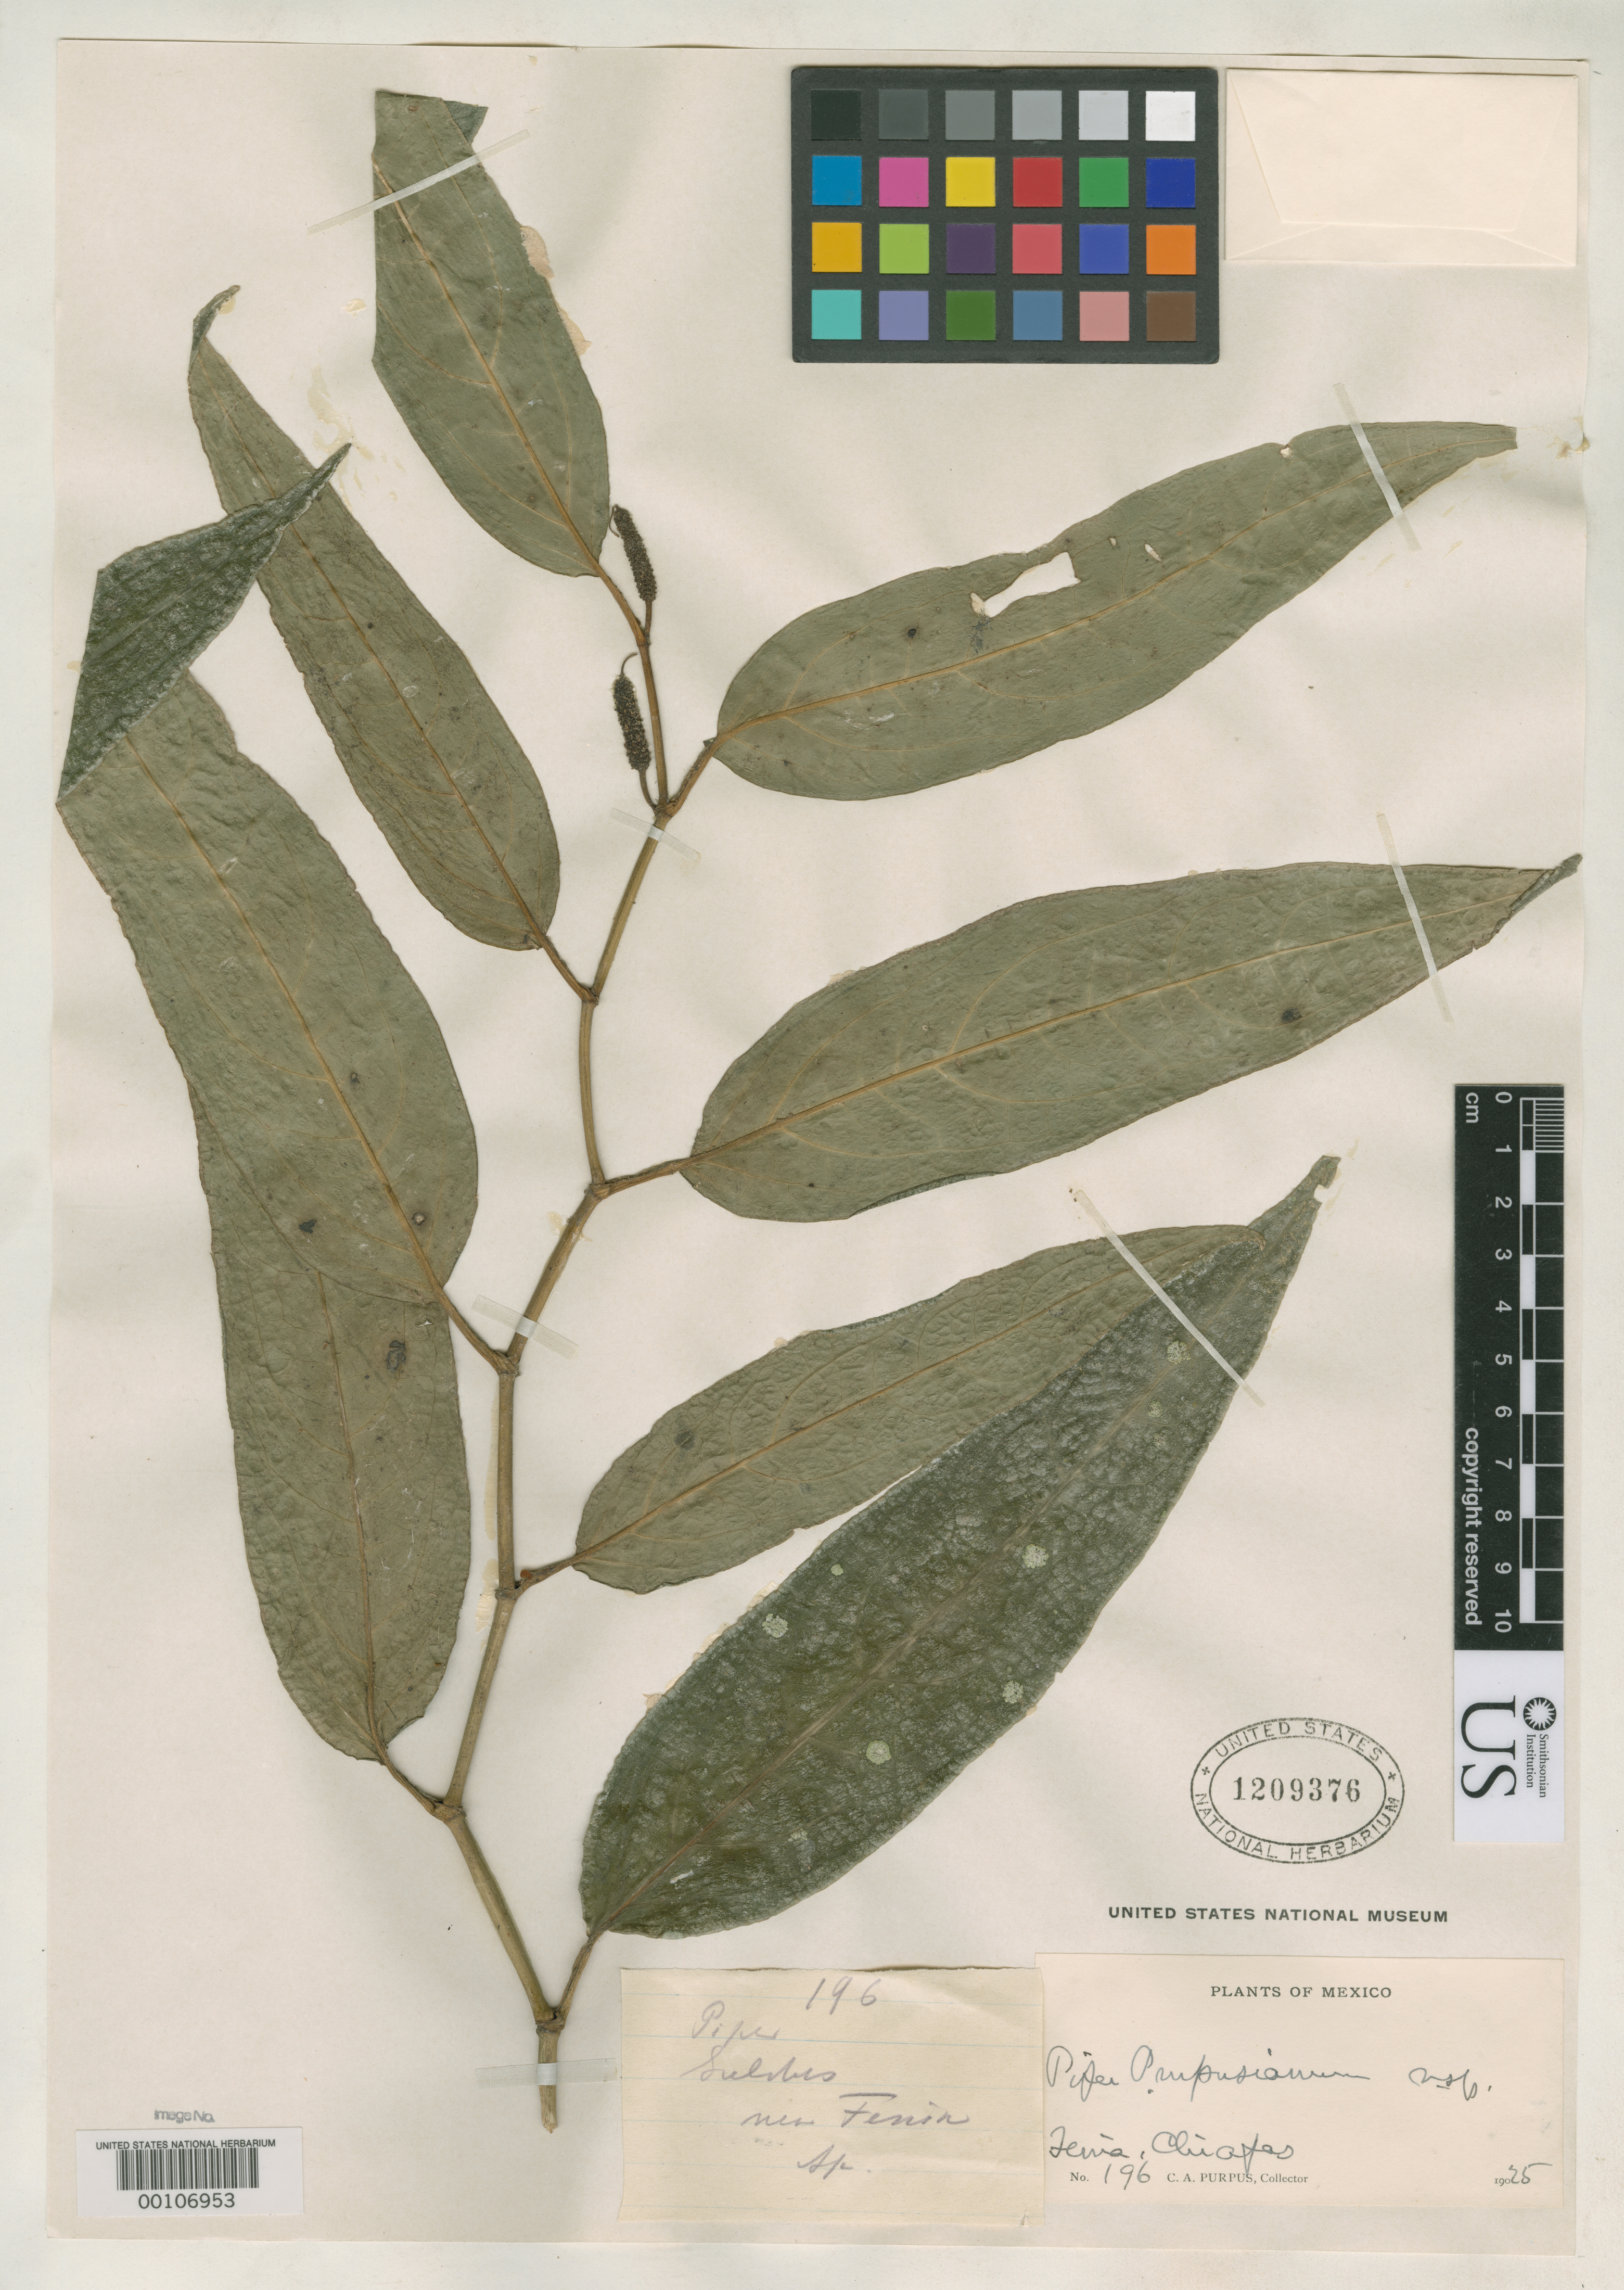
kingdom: Plantae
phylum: Tracheophyta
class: Magnoliopsida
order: Piperales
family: Piperaceae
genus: Piper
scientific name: Piper purpusianum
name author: Trel.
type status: Holotype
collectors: C. A. Purpus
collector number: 196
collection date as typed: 1925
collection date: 1925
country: Mexico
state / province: Chiapas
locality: Southern Sierra Madre, Hacienda Fenix.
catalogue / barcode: US 1209376